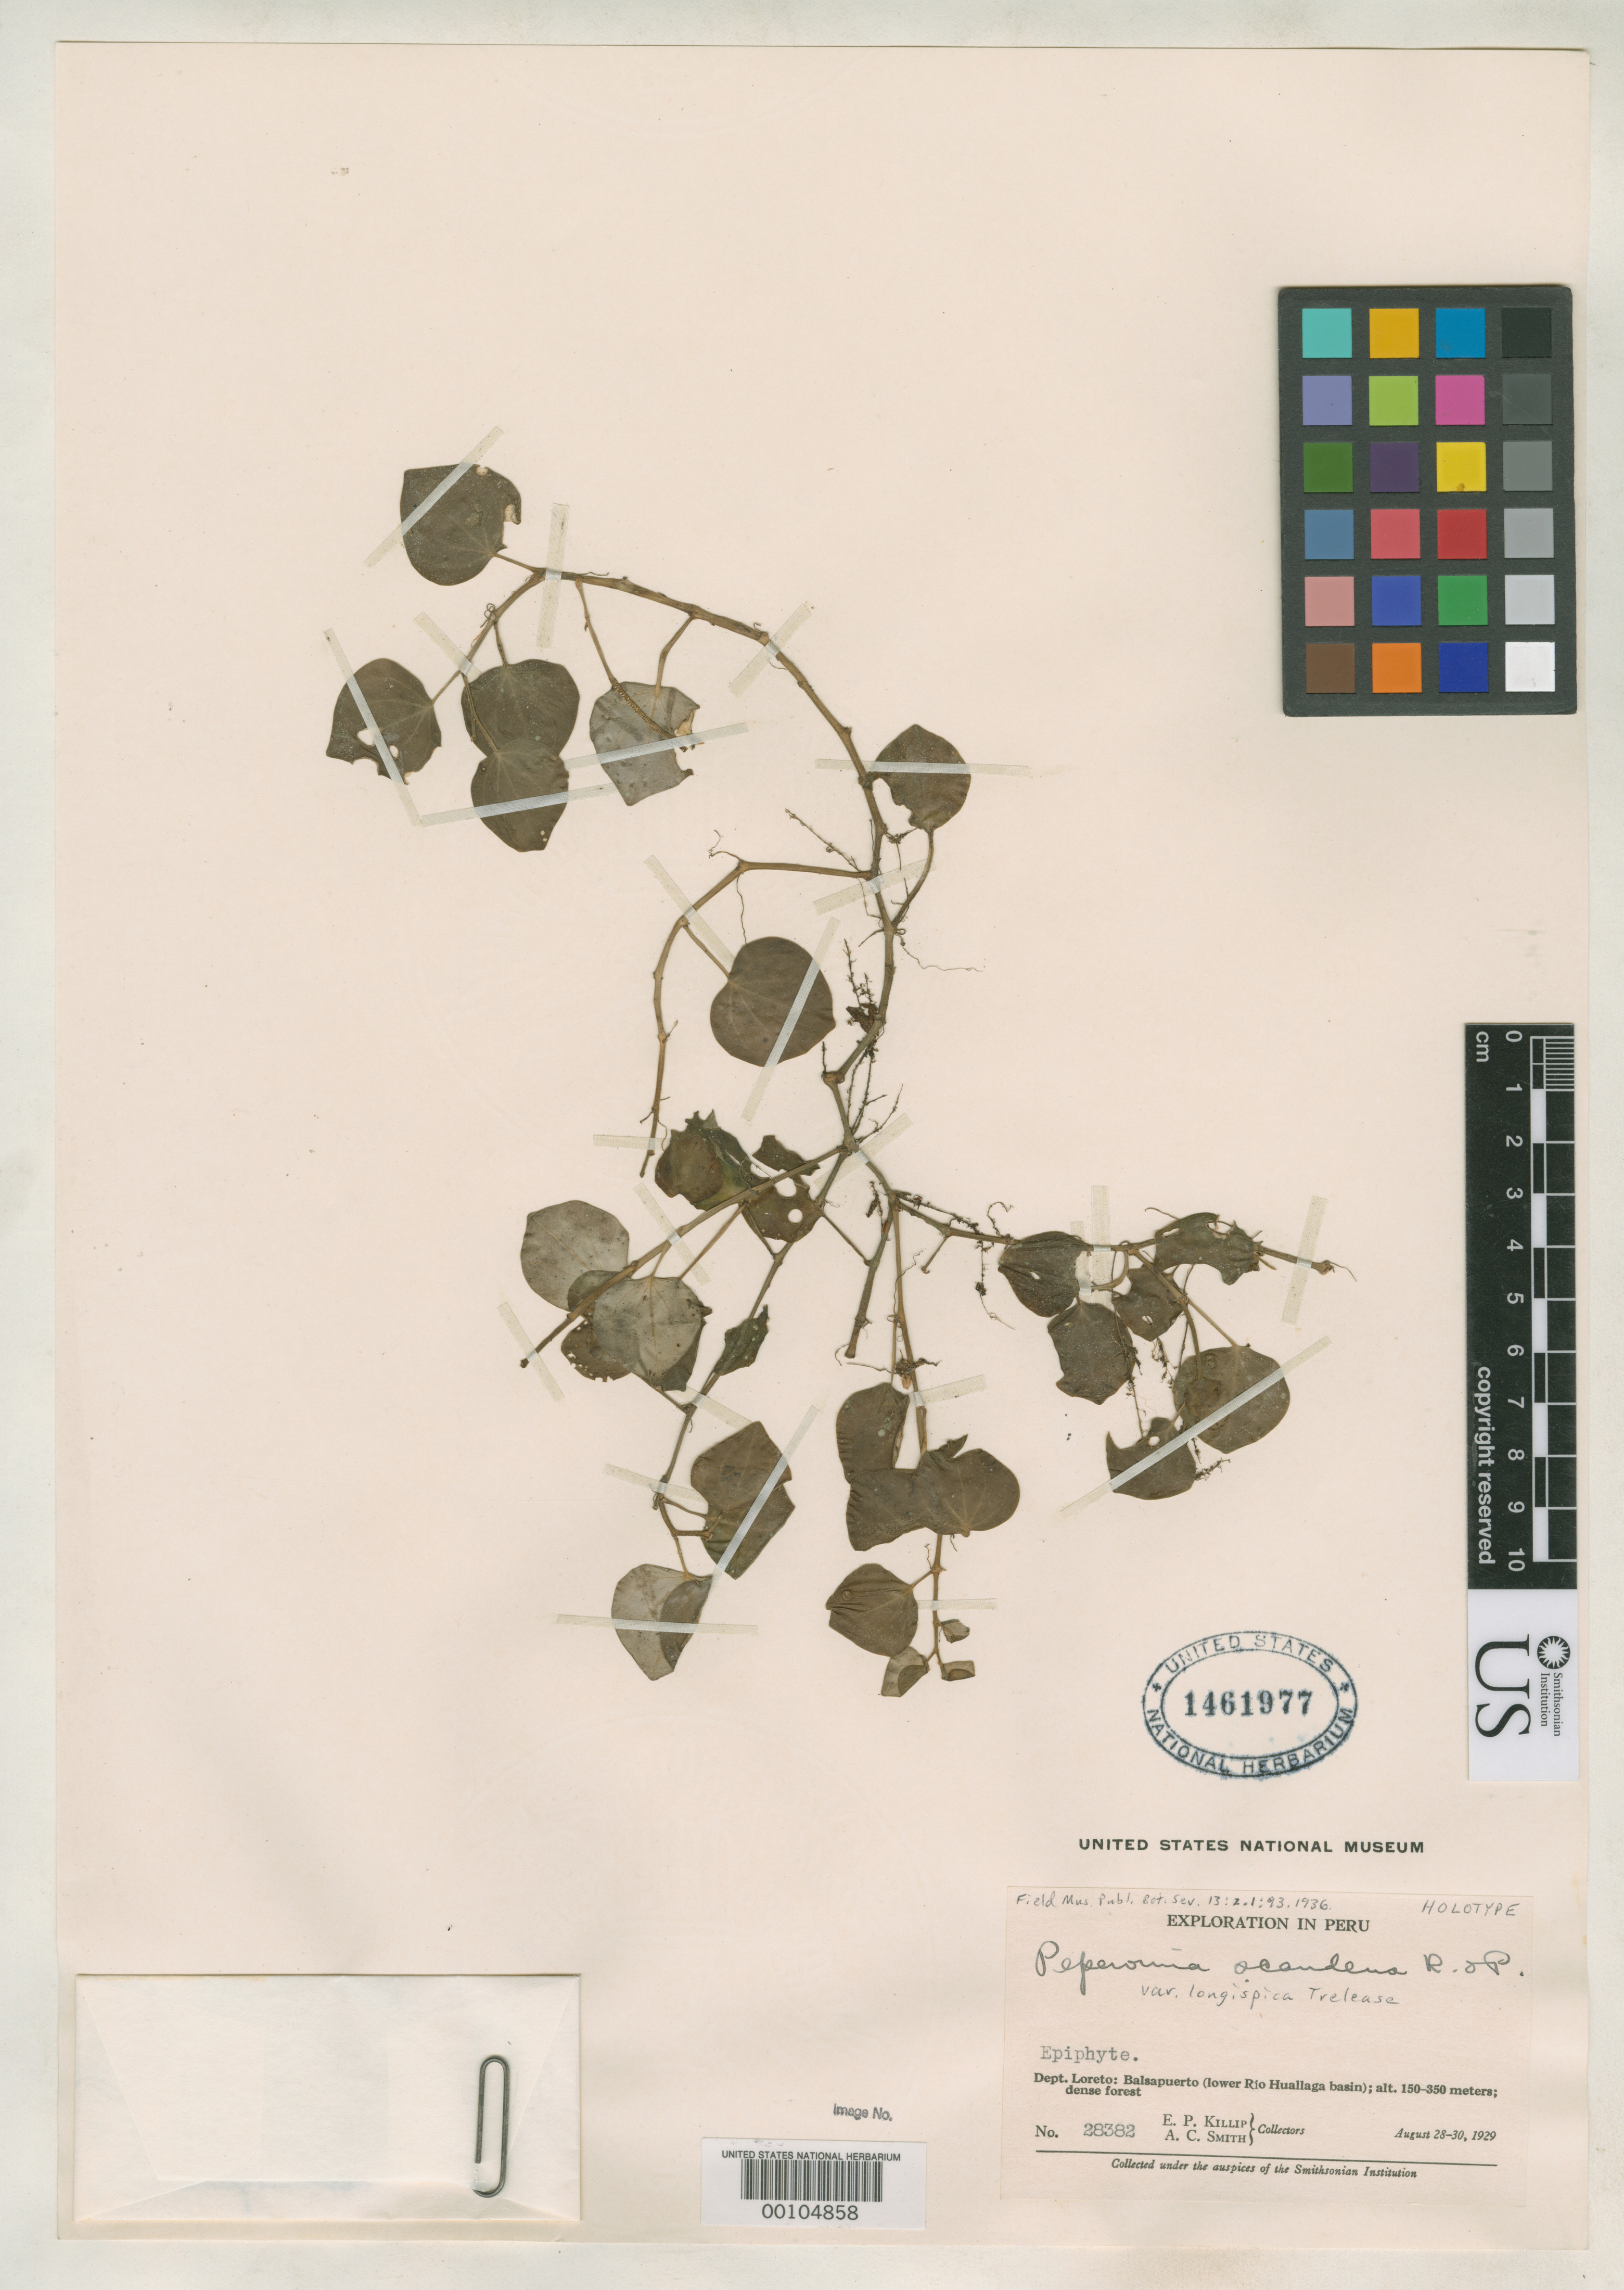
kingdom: Plantae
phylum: Tracheophyta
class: Magnoliopsida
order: Piperales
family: Piperaceae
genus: Peperomia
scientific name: Peperomia scandens var. longispica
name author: Trel.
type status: Holotype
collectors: E. P. Killip & A. C. Smith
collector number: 28382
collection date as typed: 28 Aug 1929 to 30 Aug 1929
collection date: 1929-08-28/1929-08-30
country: Peru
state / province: Loreto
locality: Balsapuerto, lower Rio Huallaga basin.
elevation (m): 150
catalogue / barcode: US 1461977